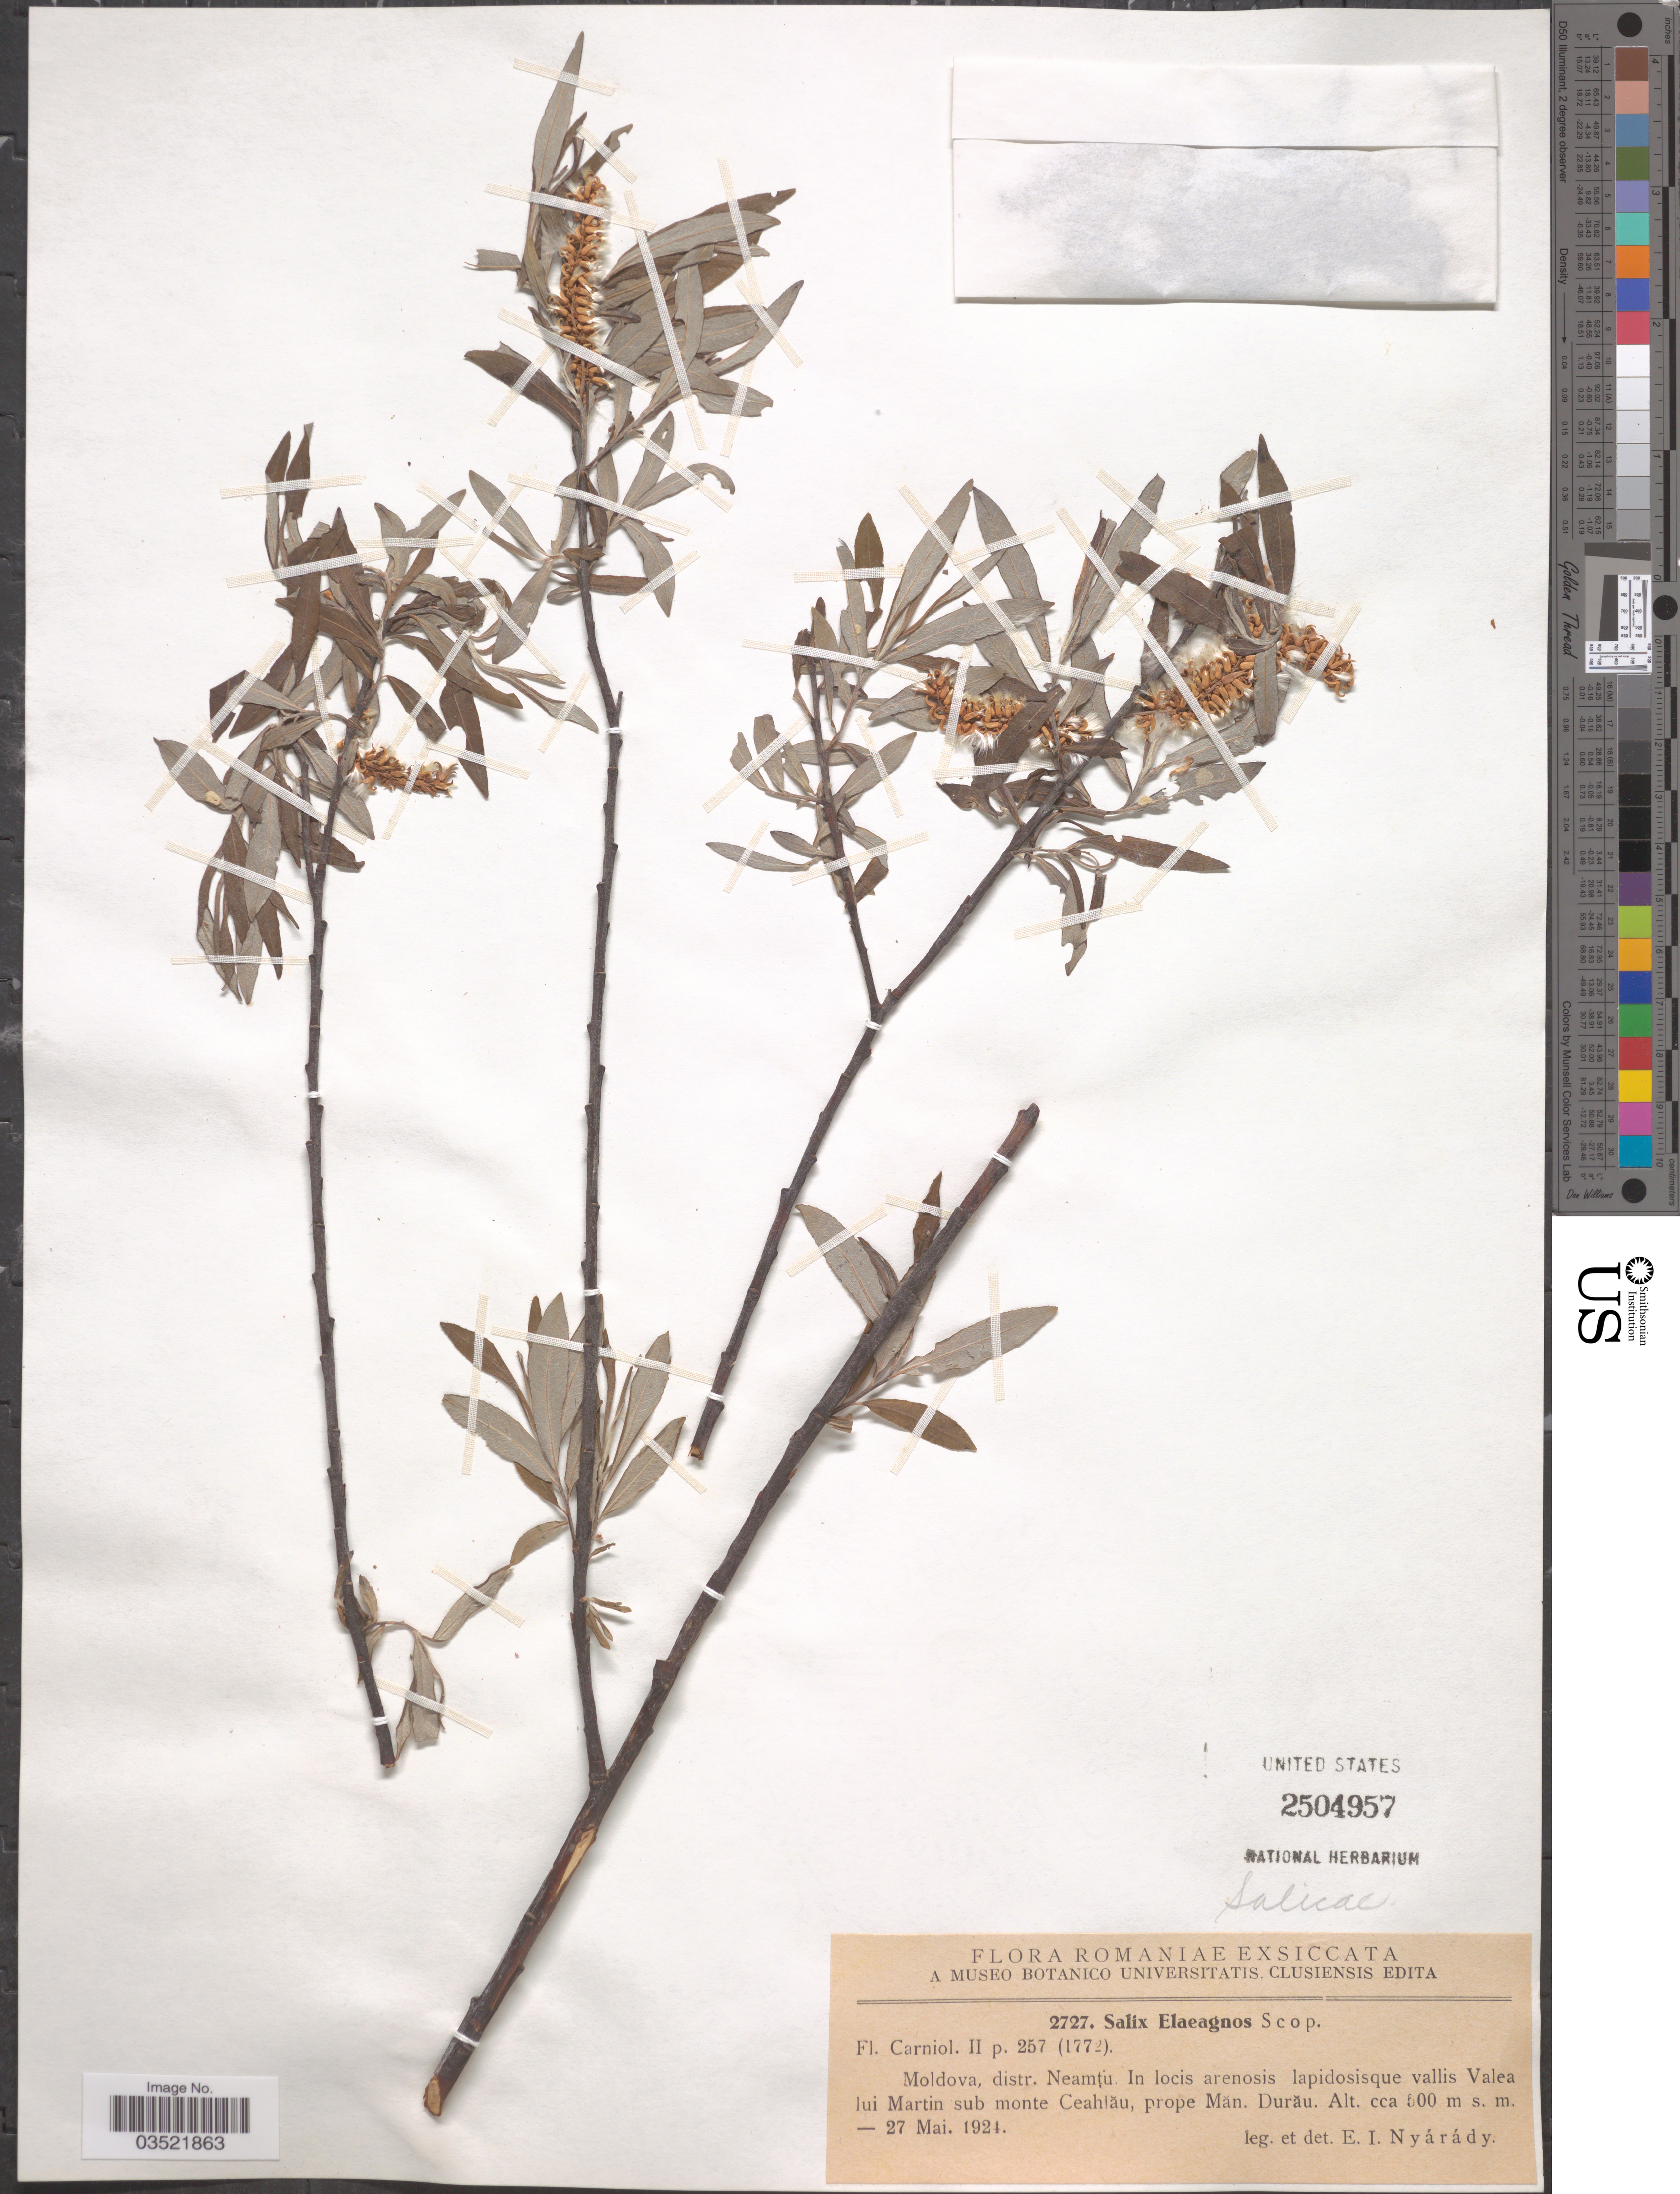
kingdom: Plantae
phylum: Tracheophyta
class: Magnoliopsida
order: Malpighiales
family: Salicaceae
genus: Salix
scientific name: Salix eleagnos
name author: Scop.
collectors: E. Nyárády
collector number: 2727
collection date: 1924-05-27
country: Moldova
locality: Distr. Neamtu. In locis arenosis lapidosisque vallis Valea lui Martin sub monte Ceahlău, prope Măn. Durău.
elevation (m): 500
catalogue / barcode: US 2504957